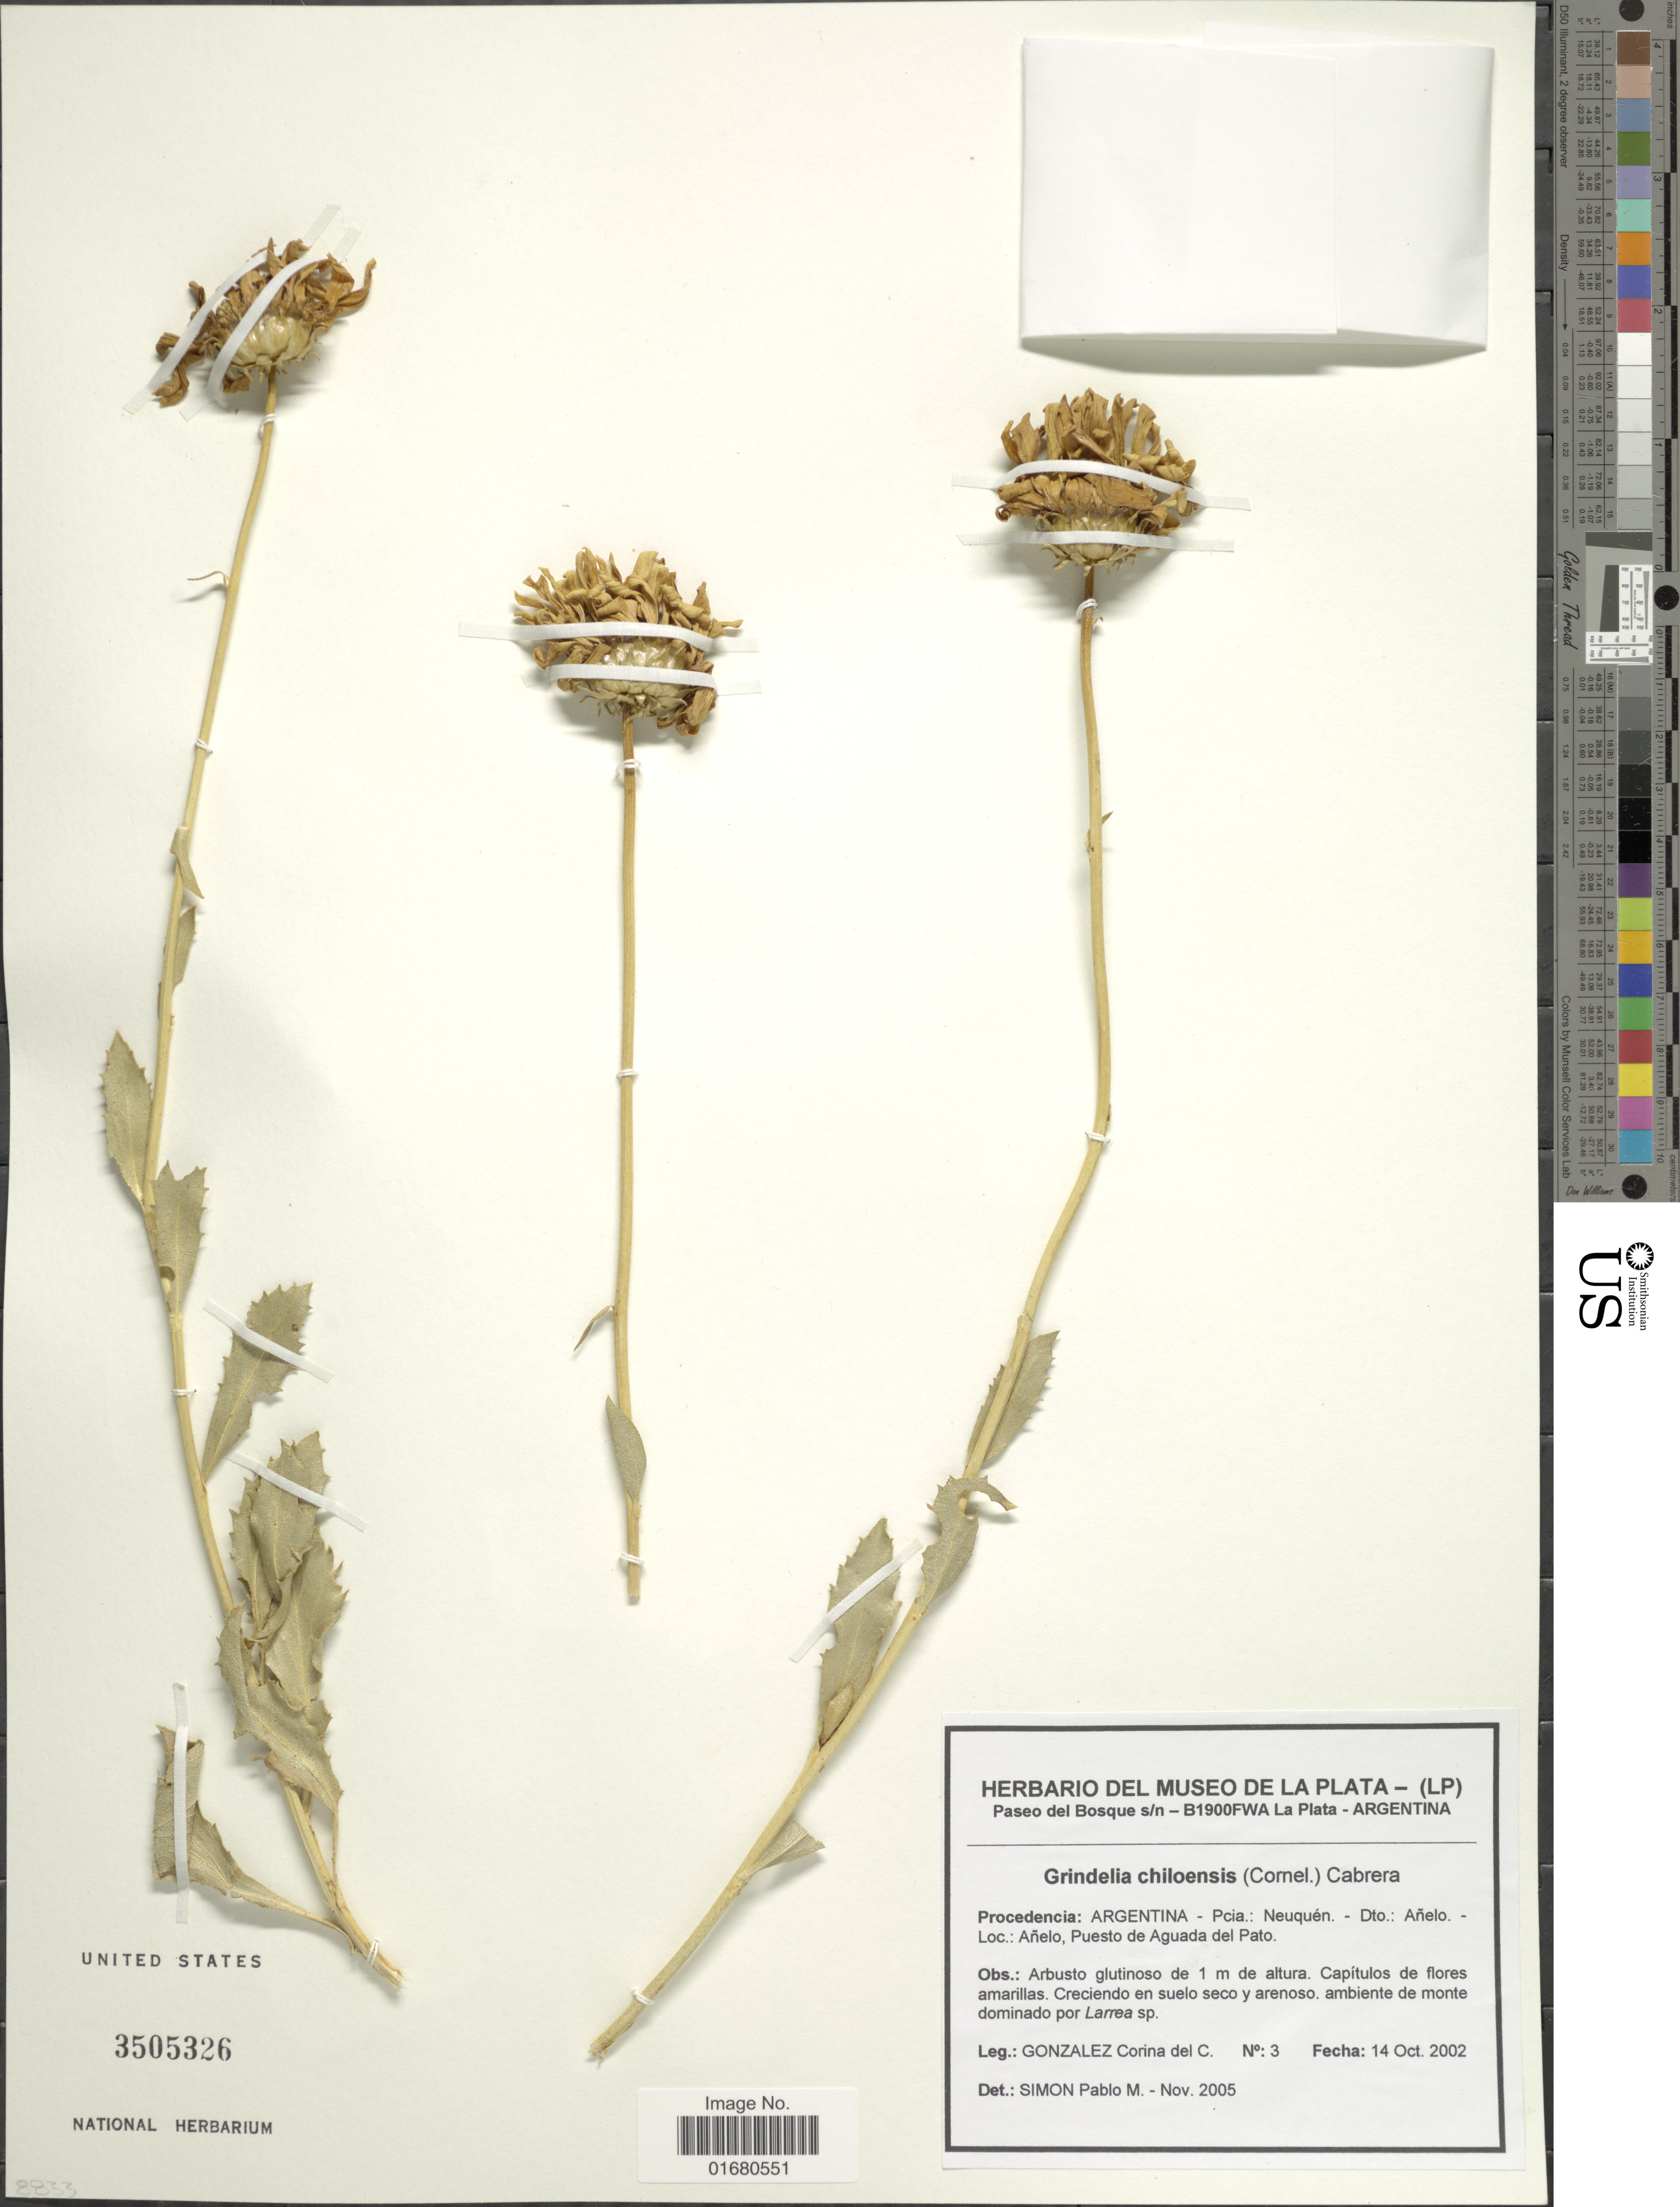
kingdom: Plantae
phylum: Tracheophyta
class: Magnoliopsida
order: Asterales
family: Asteraceae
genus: Grindelia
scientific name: Grindelia chiloensis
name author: (Cornel.) Cabrera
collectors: C. Gonzalez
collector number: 3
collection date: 2002-10-14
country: Argentina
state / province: Neuquen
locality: Pcia: Neuquen, Dto: Añelo, Puesto de Aguada del Pato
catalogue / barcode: US 3505326